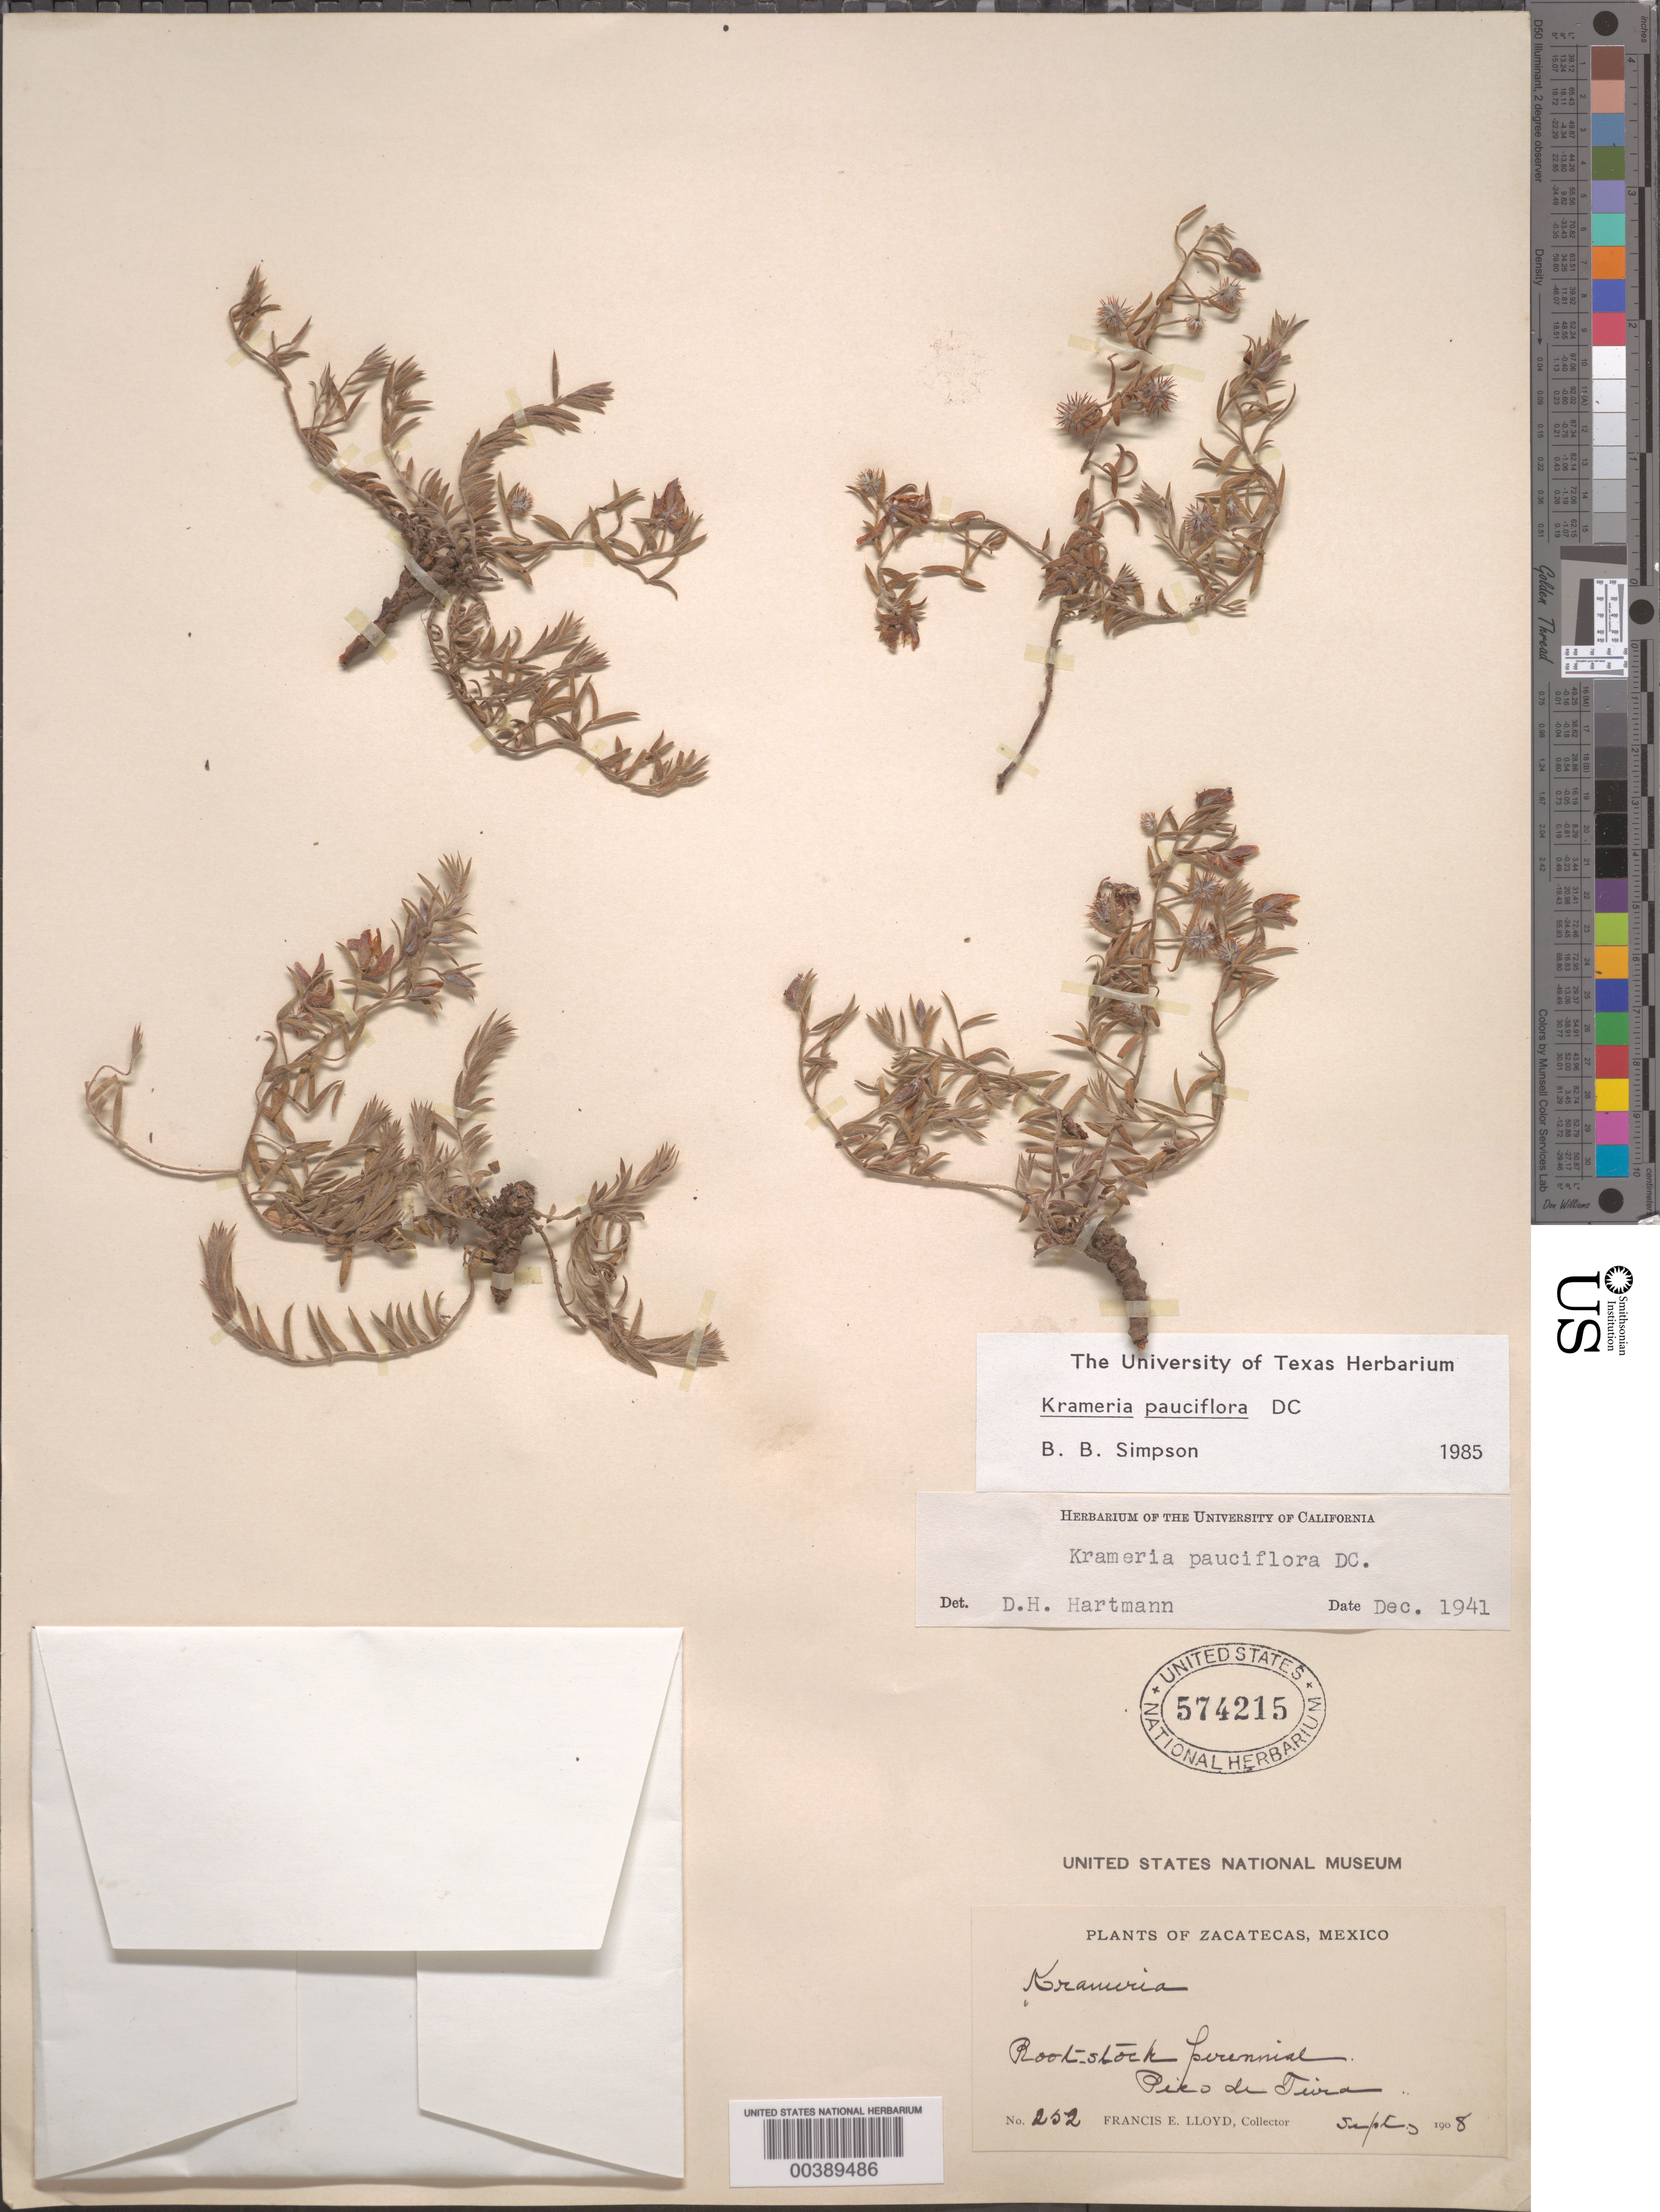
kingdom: Plantae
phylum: Tracheophyta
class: Magnoliopsida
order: Zygophyllales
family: Krameriaceae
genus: Krameria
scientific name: Krameria pauciflora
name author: DC.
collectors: F. E. Lloyd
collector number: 252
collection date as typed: Sep 1908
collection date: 1908-09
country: Mexico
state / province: Zacatecas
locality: Pico de tura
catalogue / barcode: US 574215